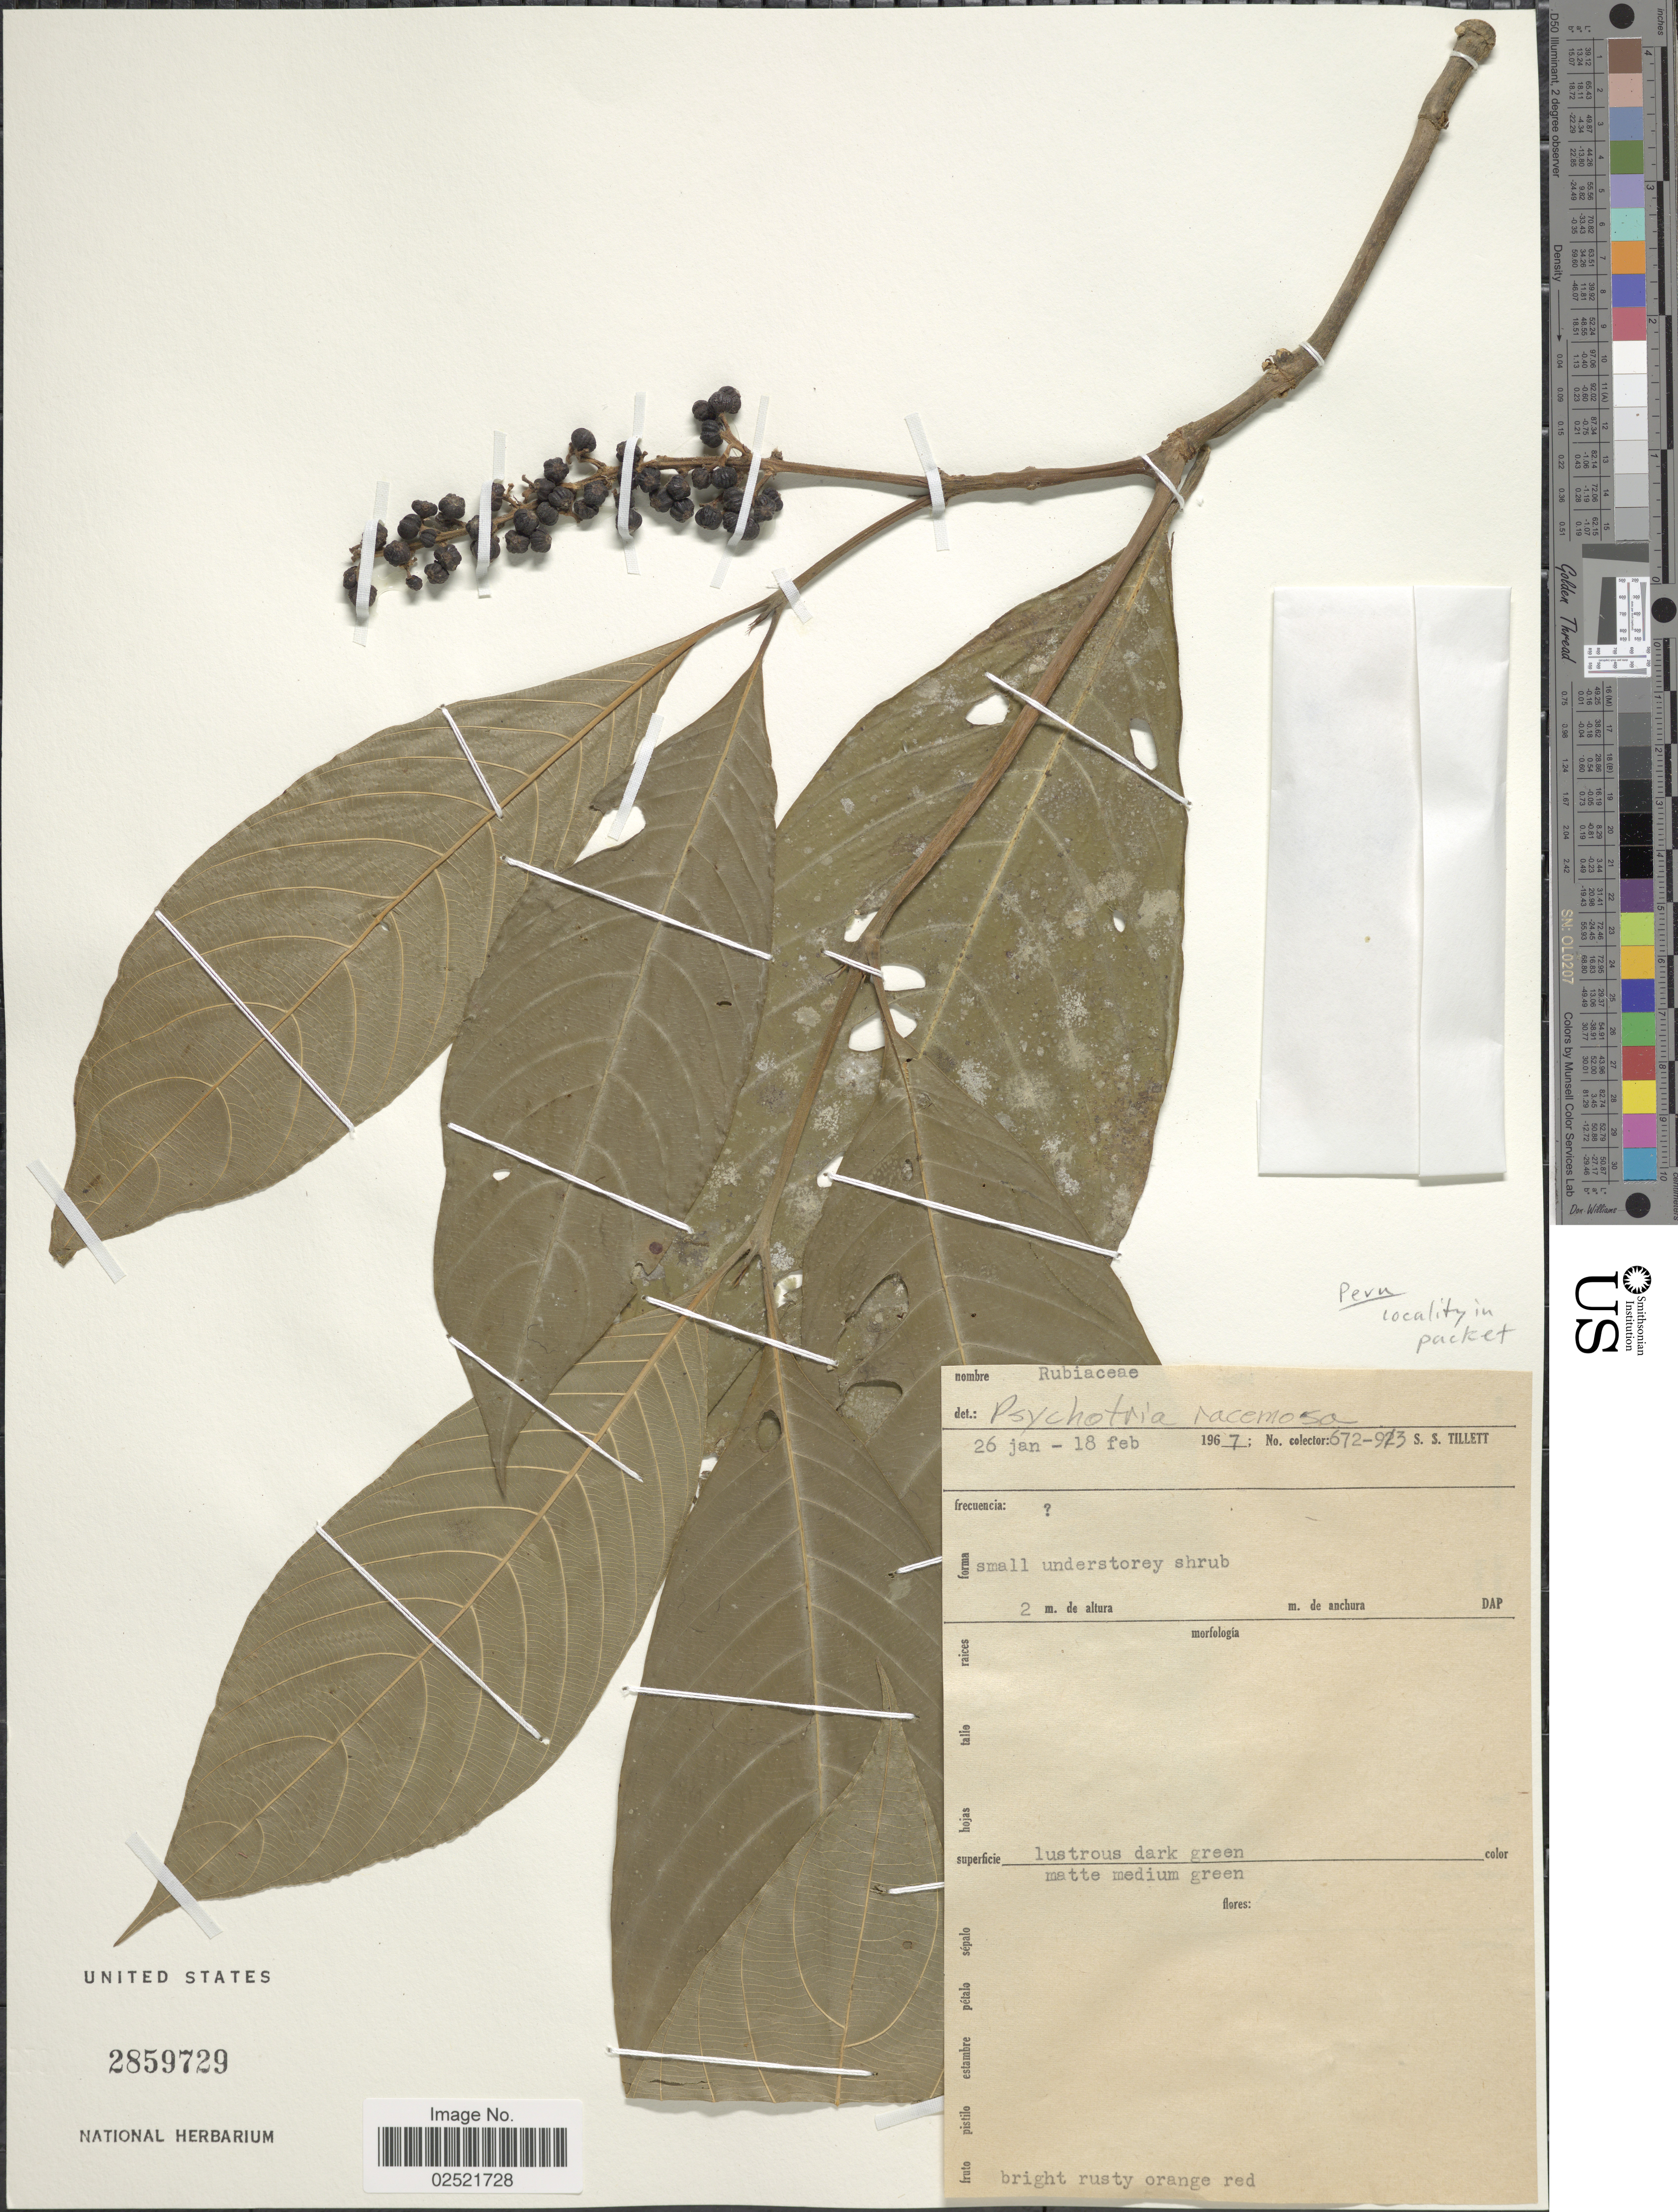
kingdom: Plantae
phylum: Tracheophyta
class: Magnoliopsida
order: Gentianales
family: Rubiaceae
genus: Psychotria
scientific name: Psychotria racemosa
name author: (Aubl.) Raeuschel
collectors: S. S. Tillett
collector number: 672-913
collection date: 1967-01-26/1967-02-18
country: Peru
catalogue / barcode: US 2859729